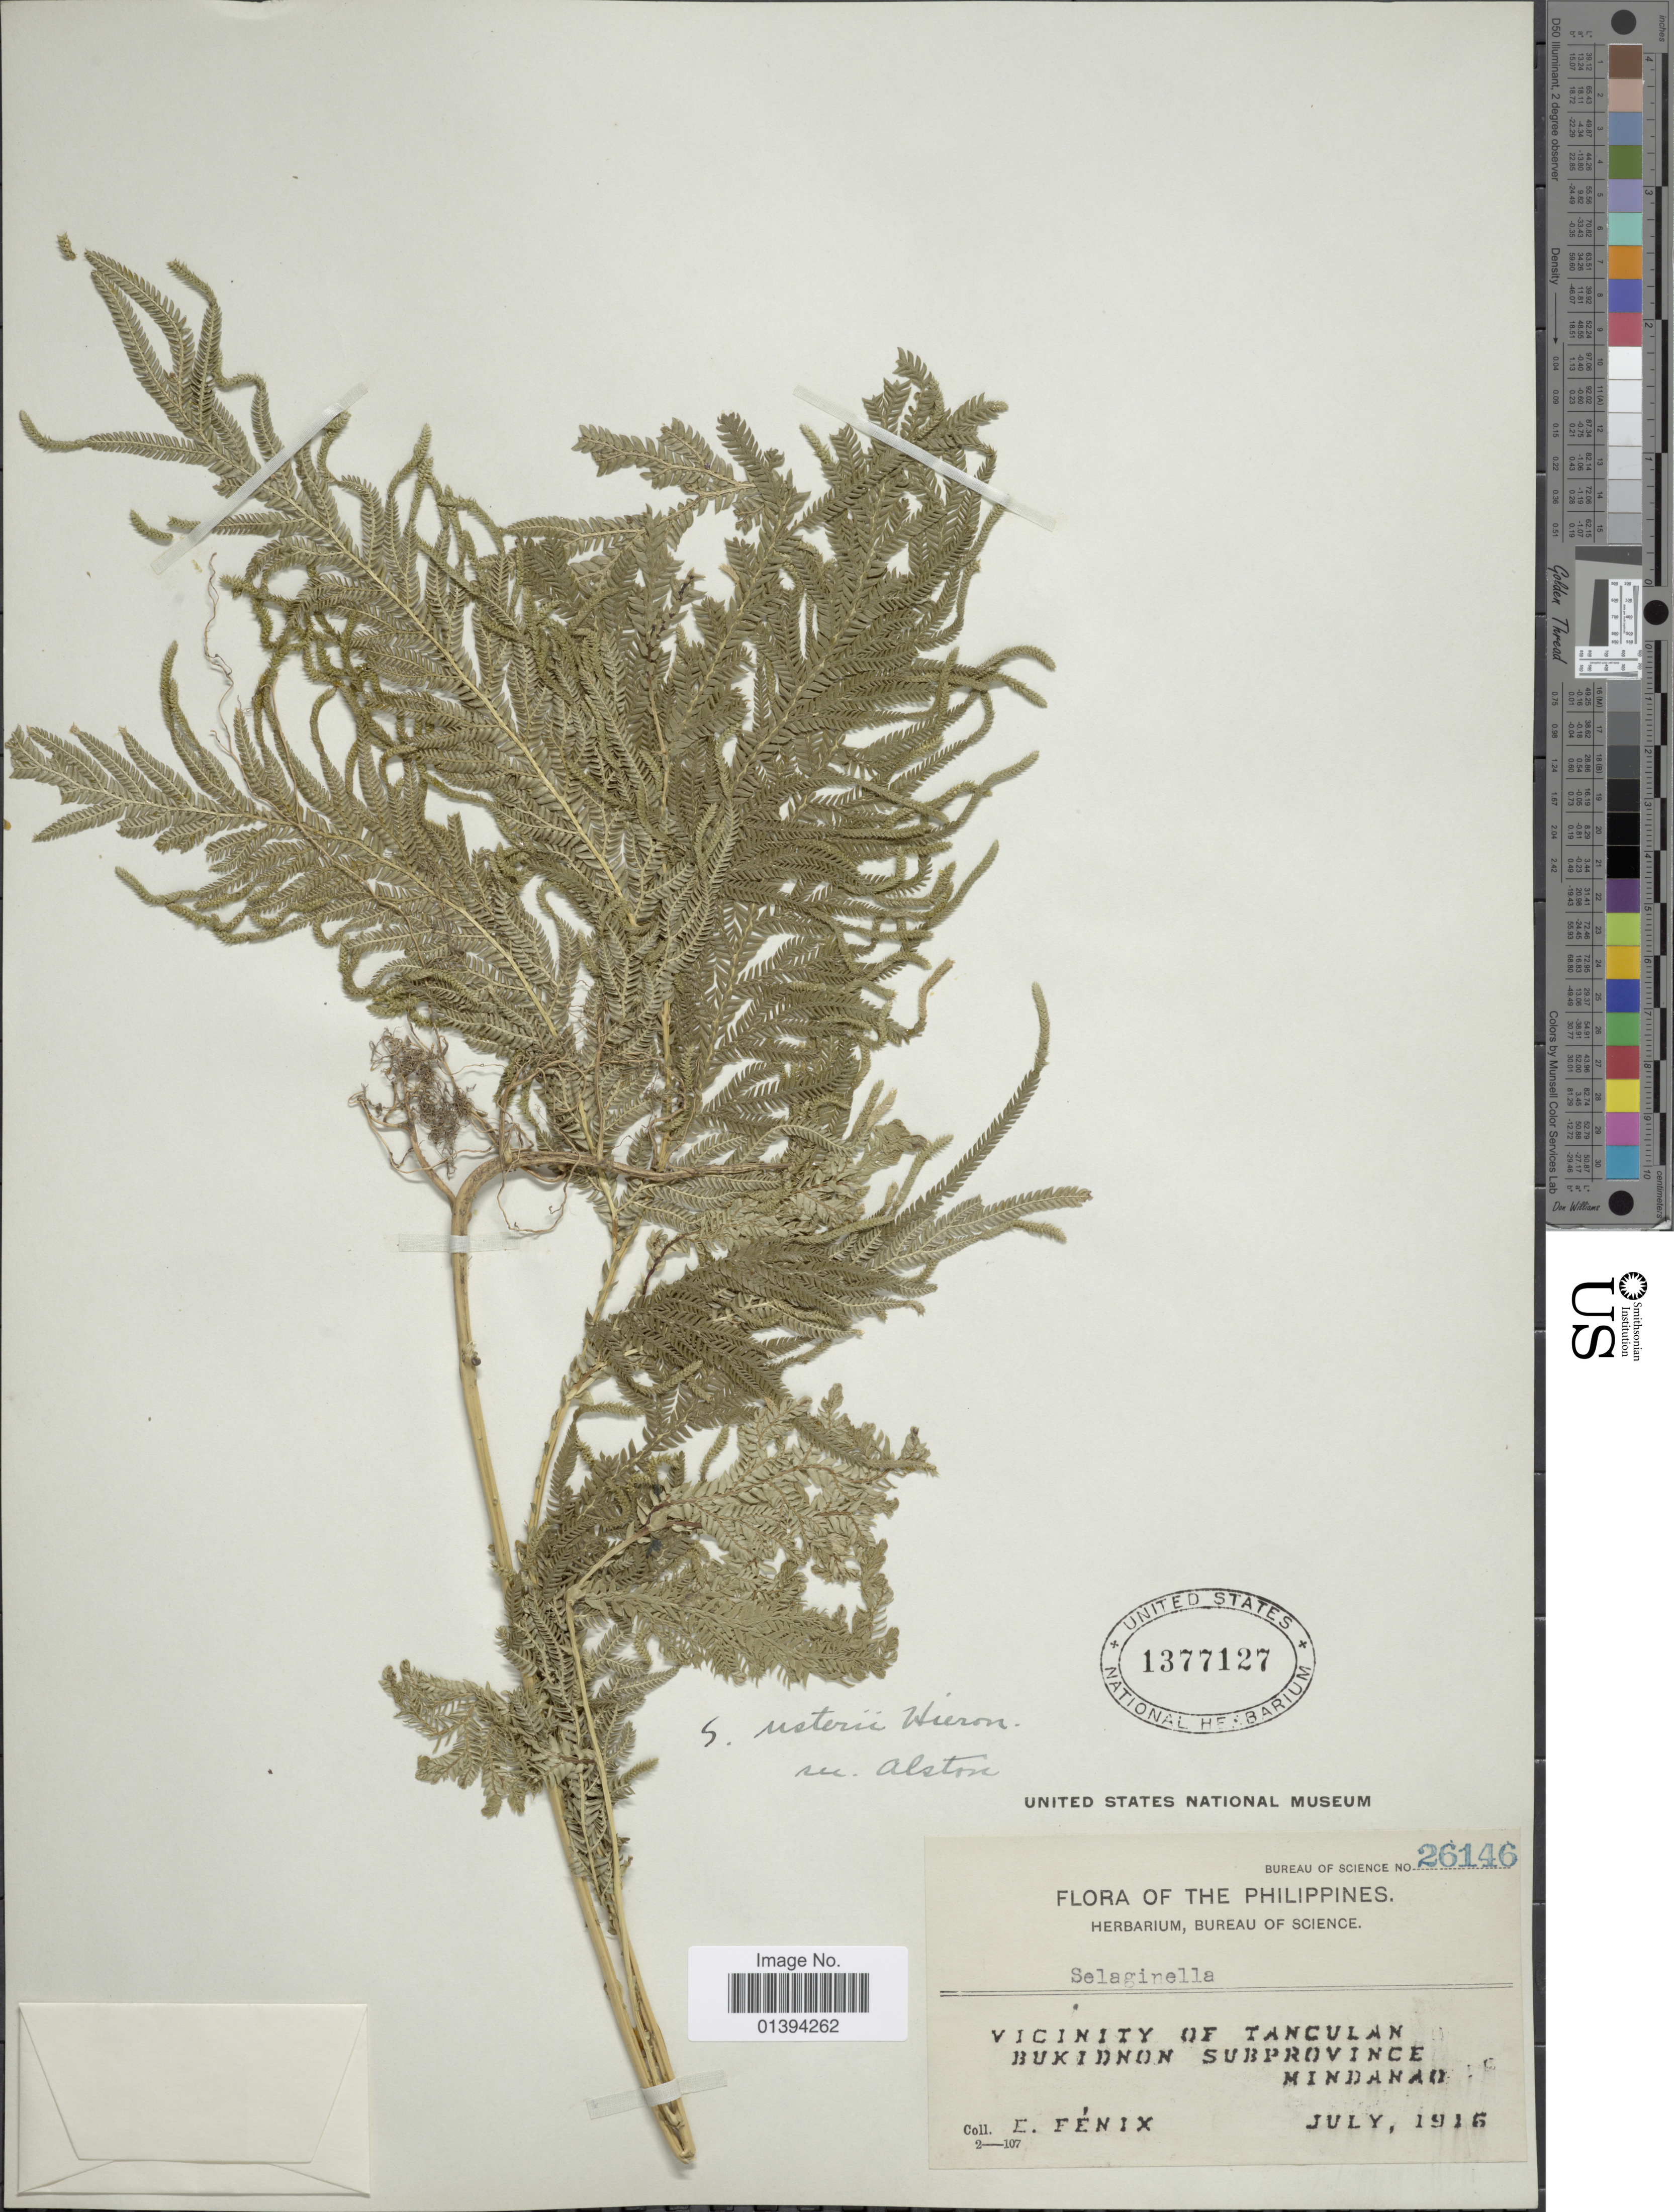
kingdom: Plantae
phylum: Tracheophyta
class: Lycopodiopsida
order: Selaginellales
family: Selaginellaceae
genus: Selaginella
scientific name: Selaginella usterii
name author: Hieron.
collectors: E. Fénix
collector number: Bureau of Science 26146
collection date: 1916-07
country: Philippines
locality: Vicinity of Tanculan, Bukidnon subprovince, Mindanao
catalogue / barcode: US 1377127